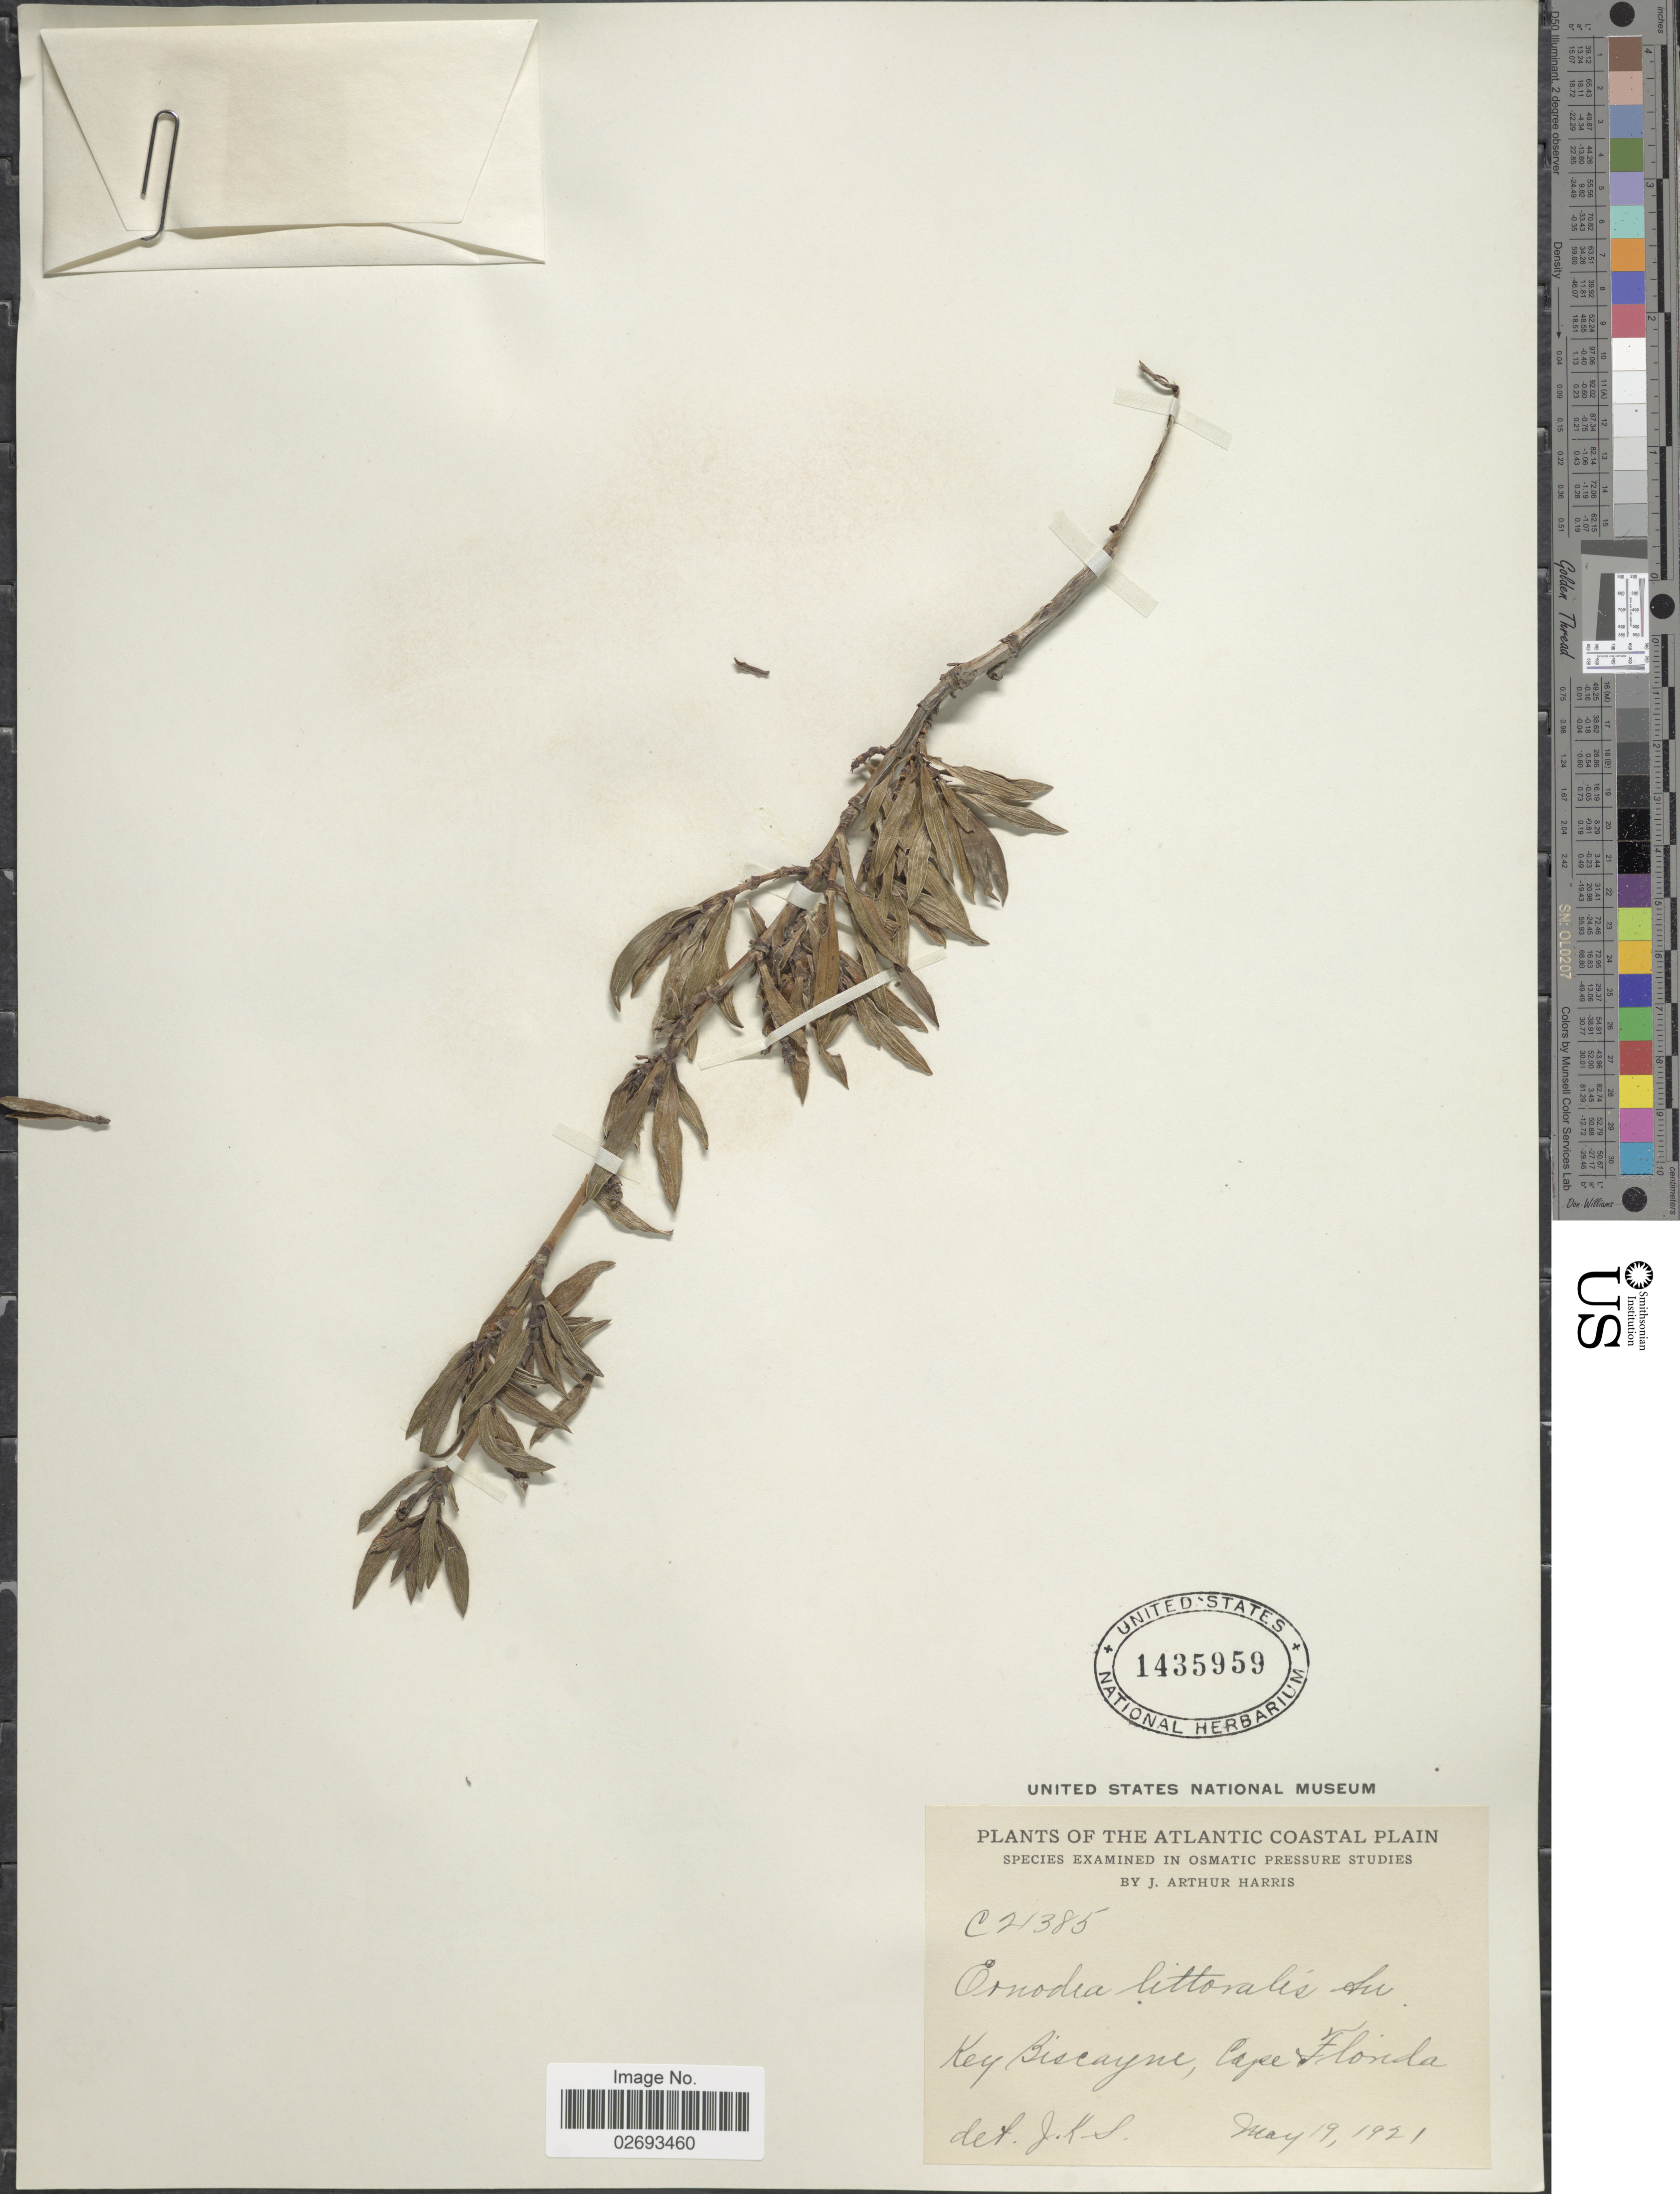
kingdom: Plantae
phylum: Tracheophyta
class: Magnoliopsida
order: Gentianales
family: Rubiaceae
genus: Ernodea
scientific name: Ernodea littoralis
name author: Sw.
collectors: J. A. Harris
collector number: C21385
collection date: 1921-05-19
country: United States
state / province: Florida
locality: Atlantic Coastal Plain. Key Biscane, Cape Florida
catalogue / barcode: US 1435959